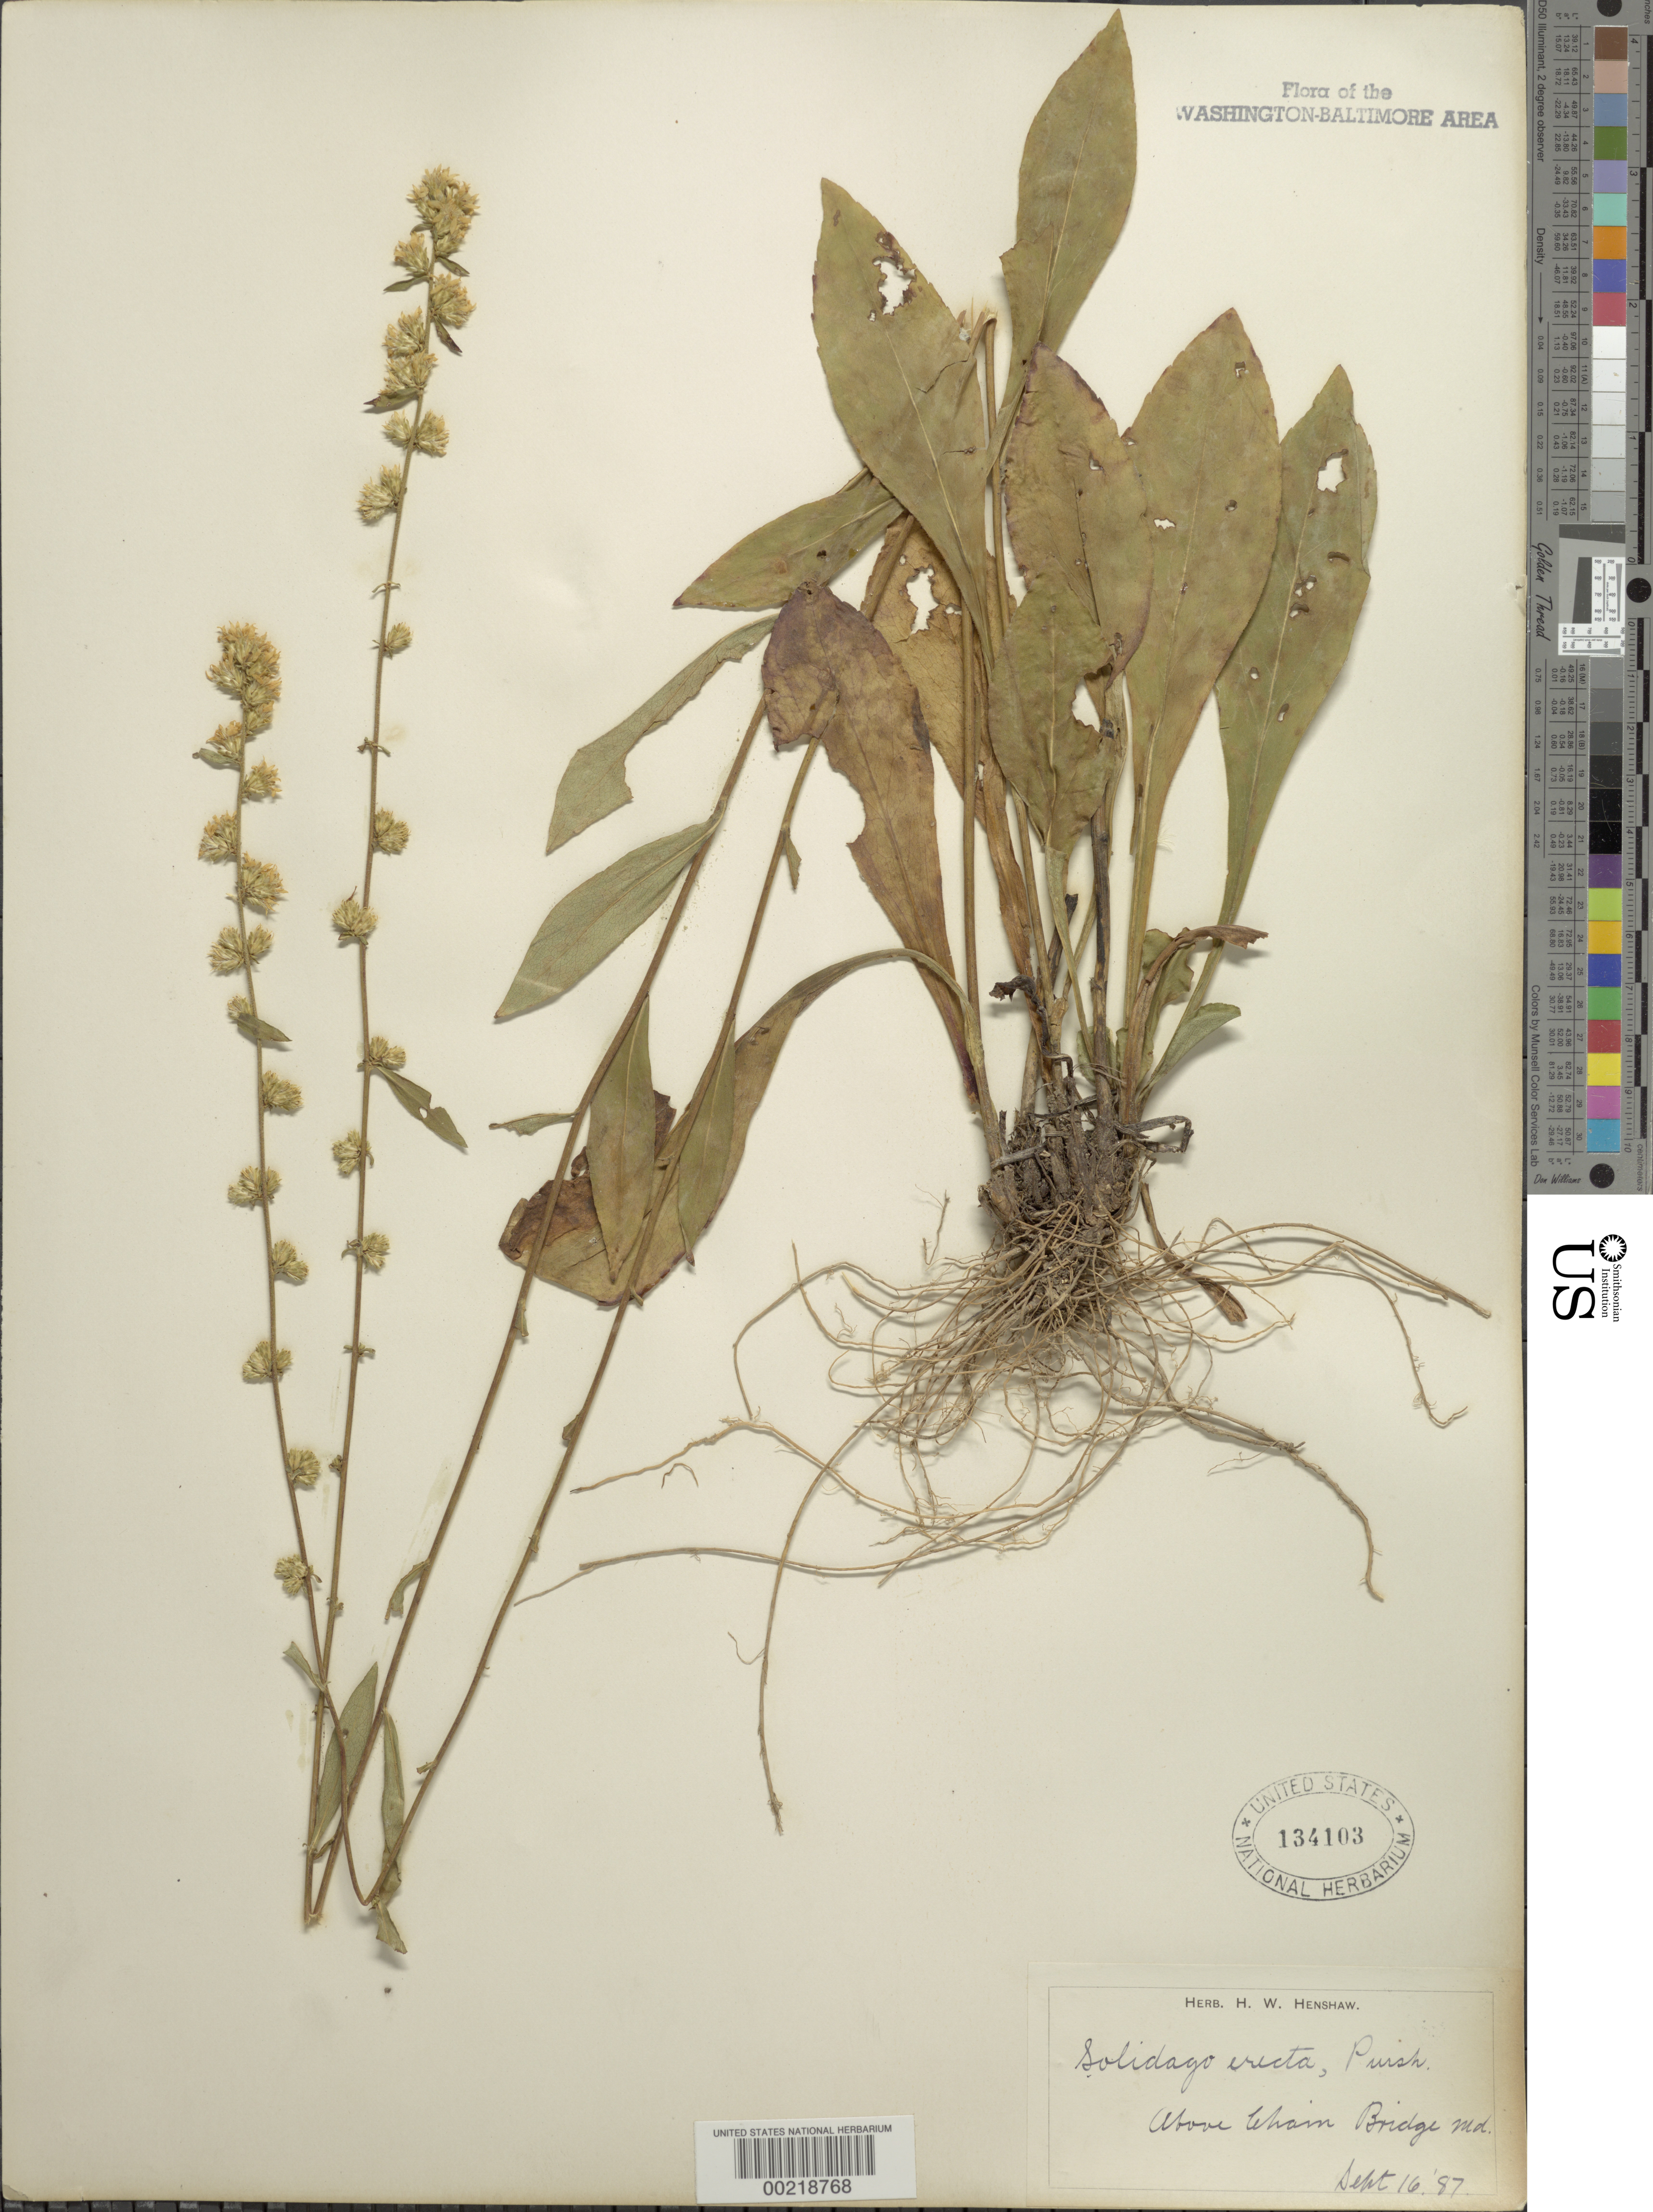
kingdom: Plantae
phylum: Tracheophyta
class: Magnoliopsida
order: Asterales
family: Asteraceae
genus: Solidago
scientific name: Solidago erecta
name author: Pursh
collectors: H. Henshaw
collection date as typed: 16 Sep 1887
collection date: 1887-09-16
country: United States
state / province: Maryland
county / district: Montgomery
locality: Above Chain Bridge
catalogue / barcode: US 134103